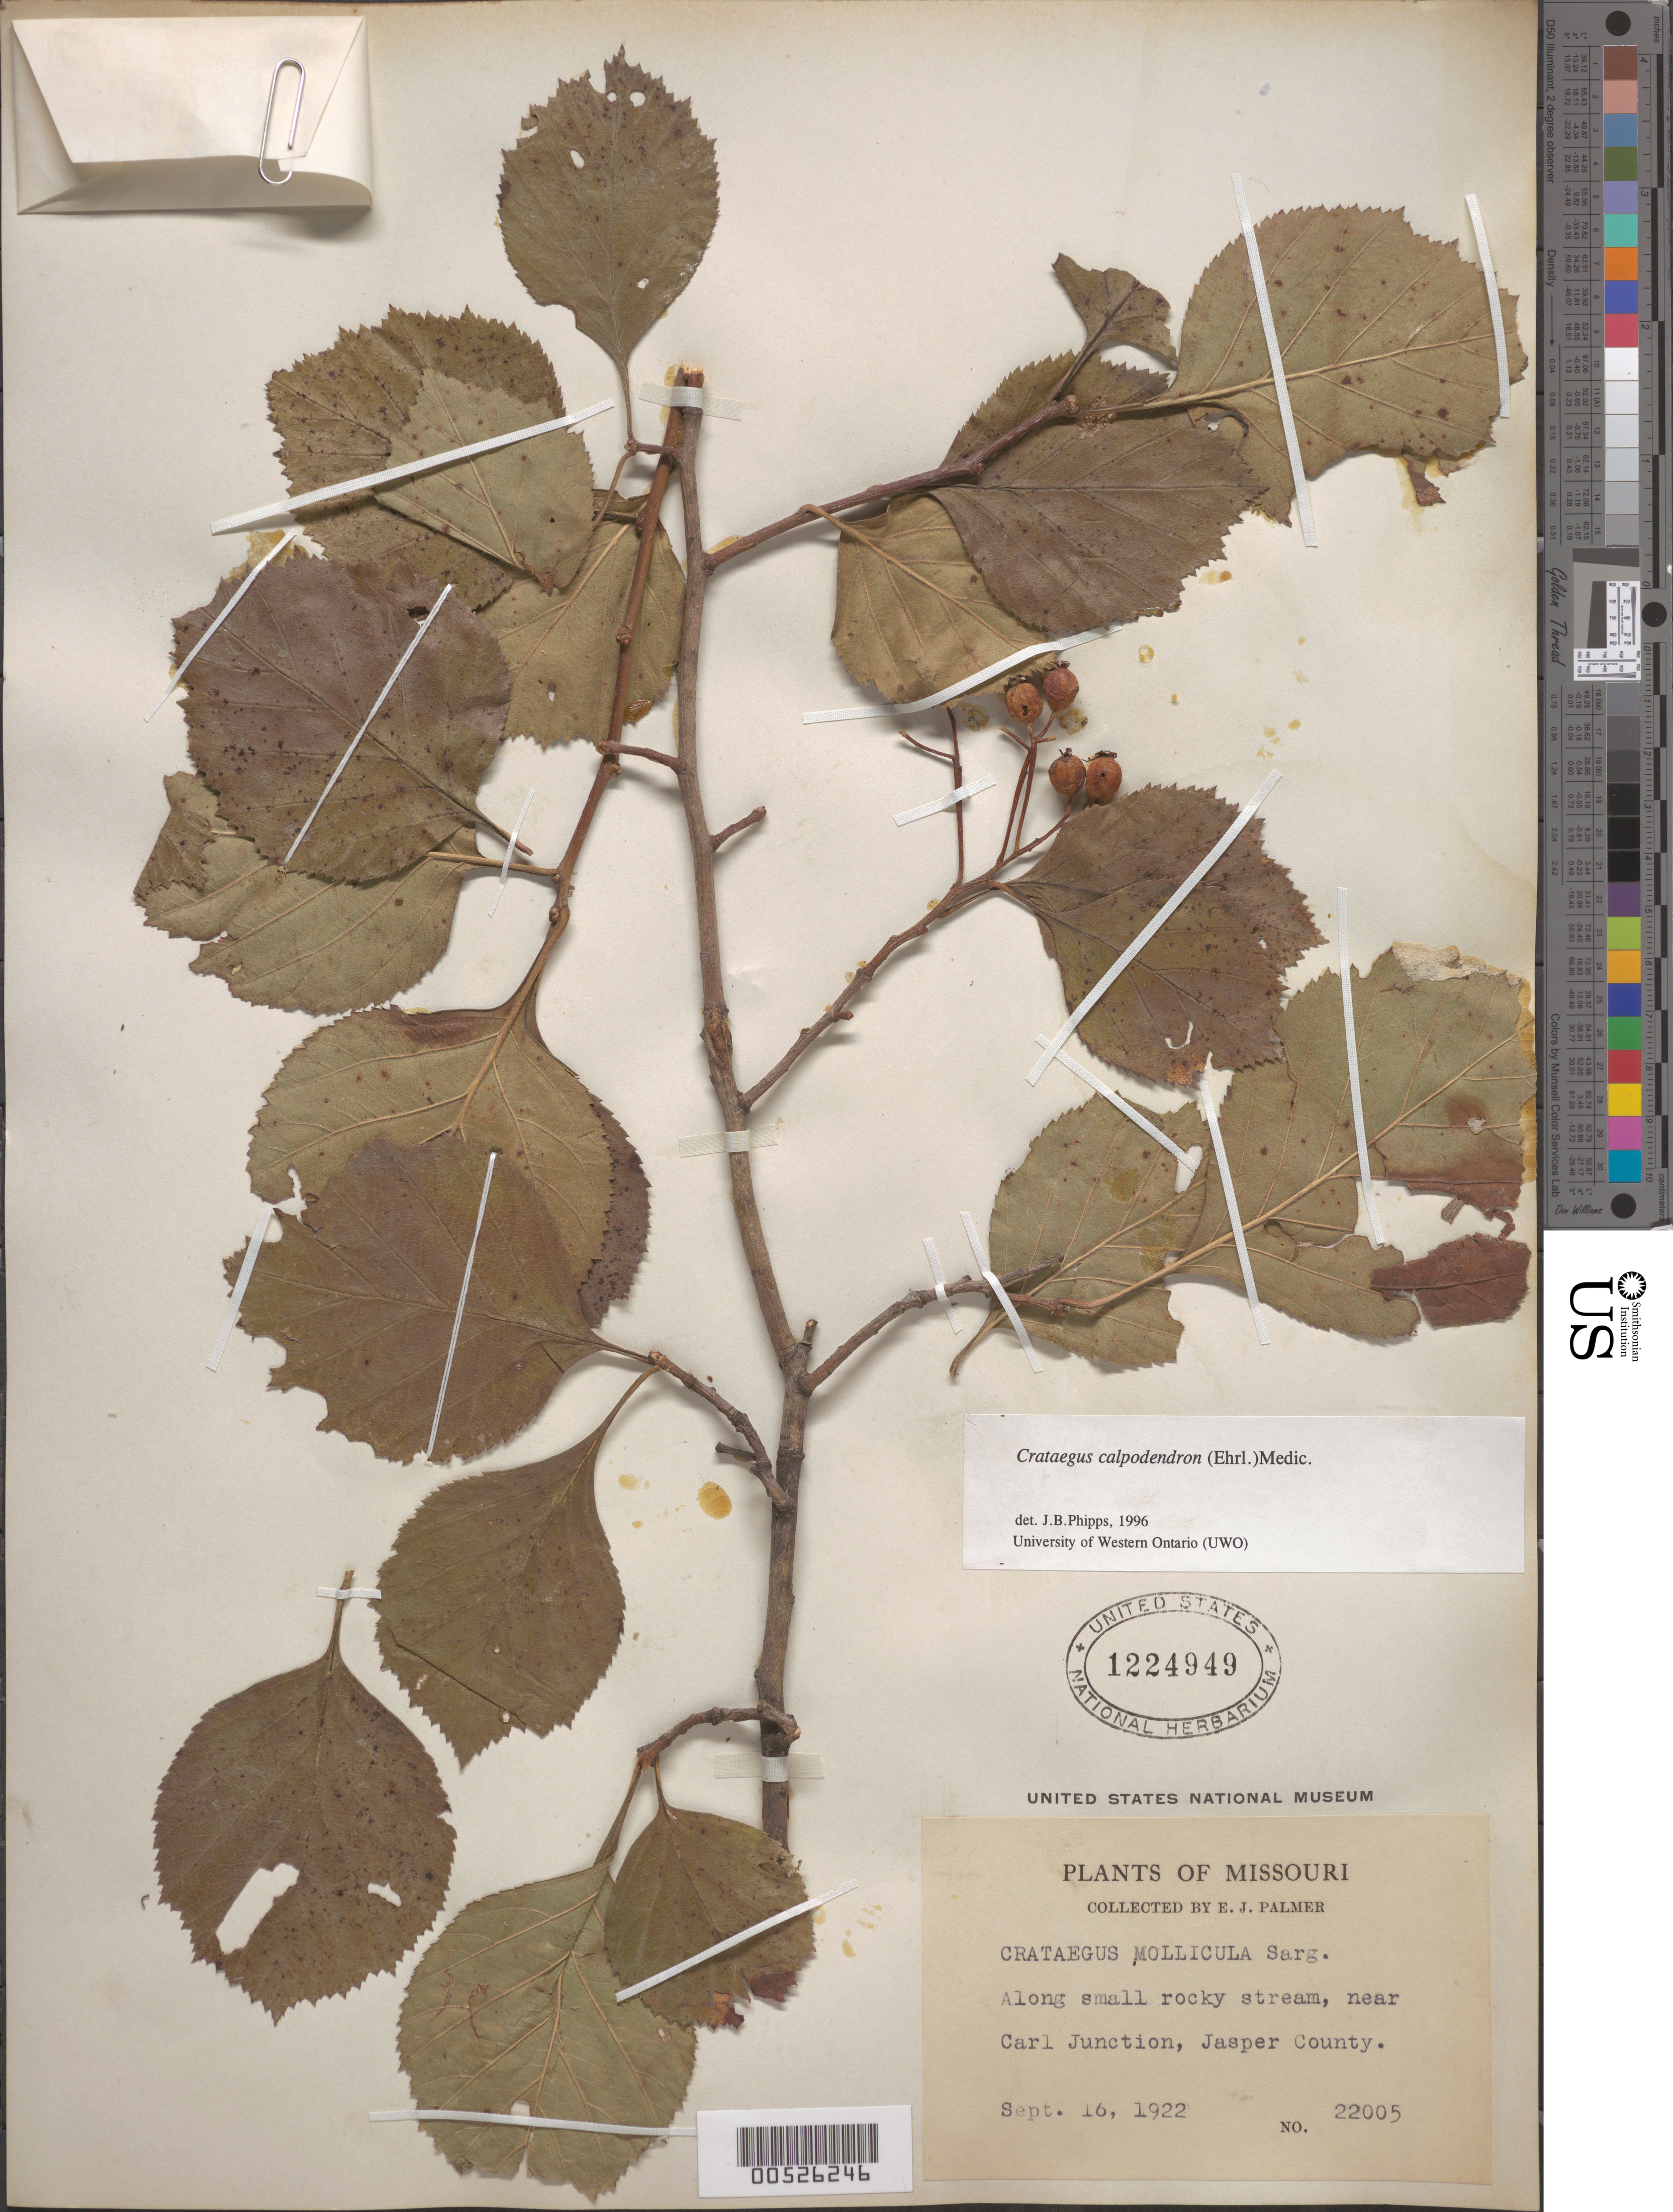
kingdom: Plantae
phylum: Tracheophyta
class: Magnoliopsida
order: Rosales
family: Rosaceae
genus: Crataegus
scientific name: Crataegus calpodendron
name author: (Ehrh.) Medik.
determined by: Phipps, James B., (UWO), University of Western Ontario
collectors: E. J. Palmer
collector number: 22005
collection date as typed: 16 Sep 1922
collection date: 1922-09-16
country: United States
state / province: Missouri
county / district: Jasper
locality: Near Carl Junction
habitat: Along small rocky stream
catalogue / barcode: US 1224949